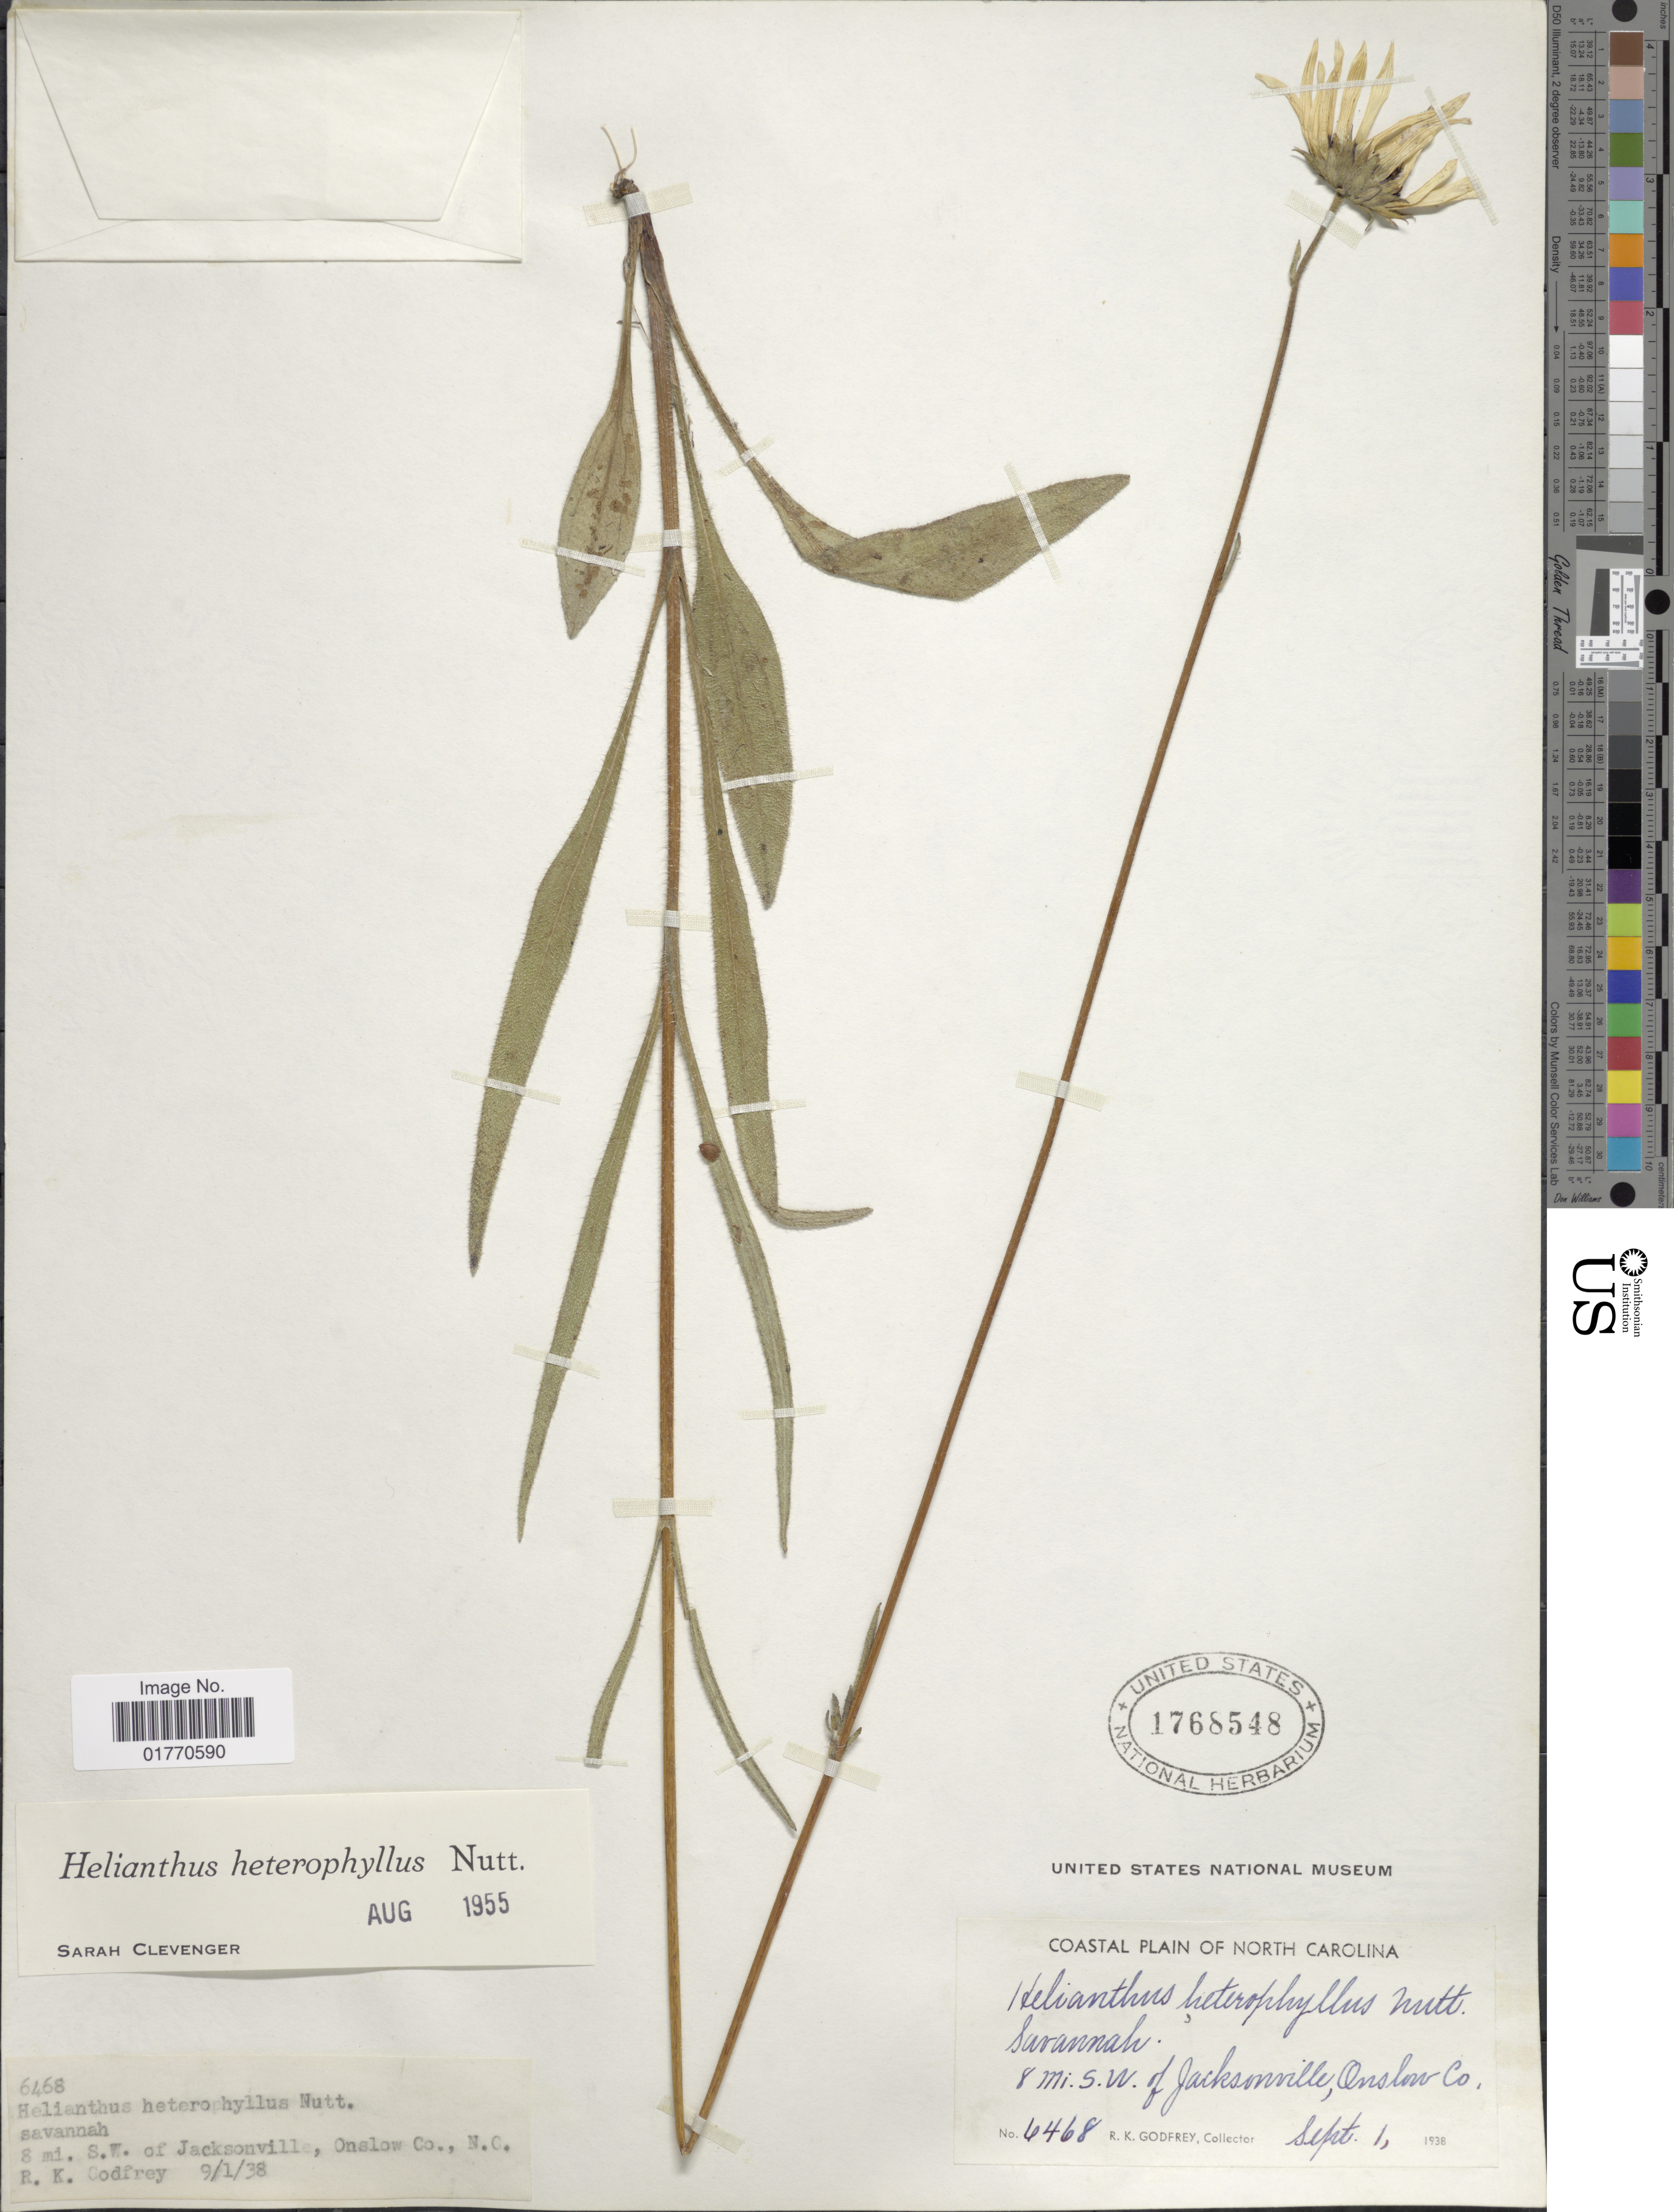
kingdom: Plantae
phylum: Tracheophyta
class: Magnoliopsida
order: Asterales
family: Asteraceae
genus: Helianthus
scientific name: Helianthus heterophyllus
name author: Nutt.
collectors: R. K. Godfrey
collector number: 6468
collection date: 1938-09-01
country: United States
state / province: North Carolina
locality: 8 mi. S. W. of Jacksonville, Onslow Co.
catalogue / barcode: US 1768548